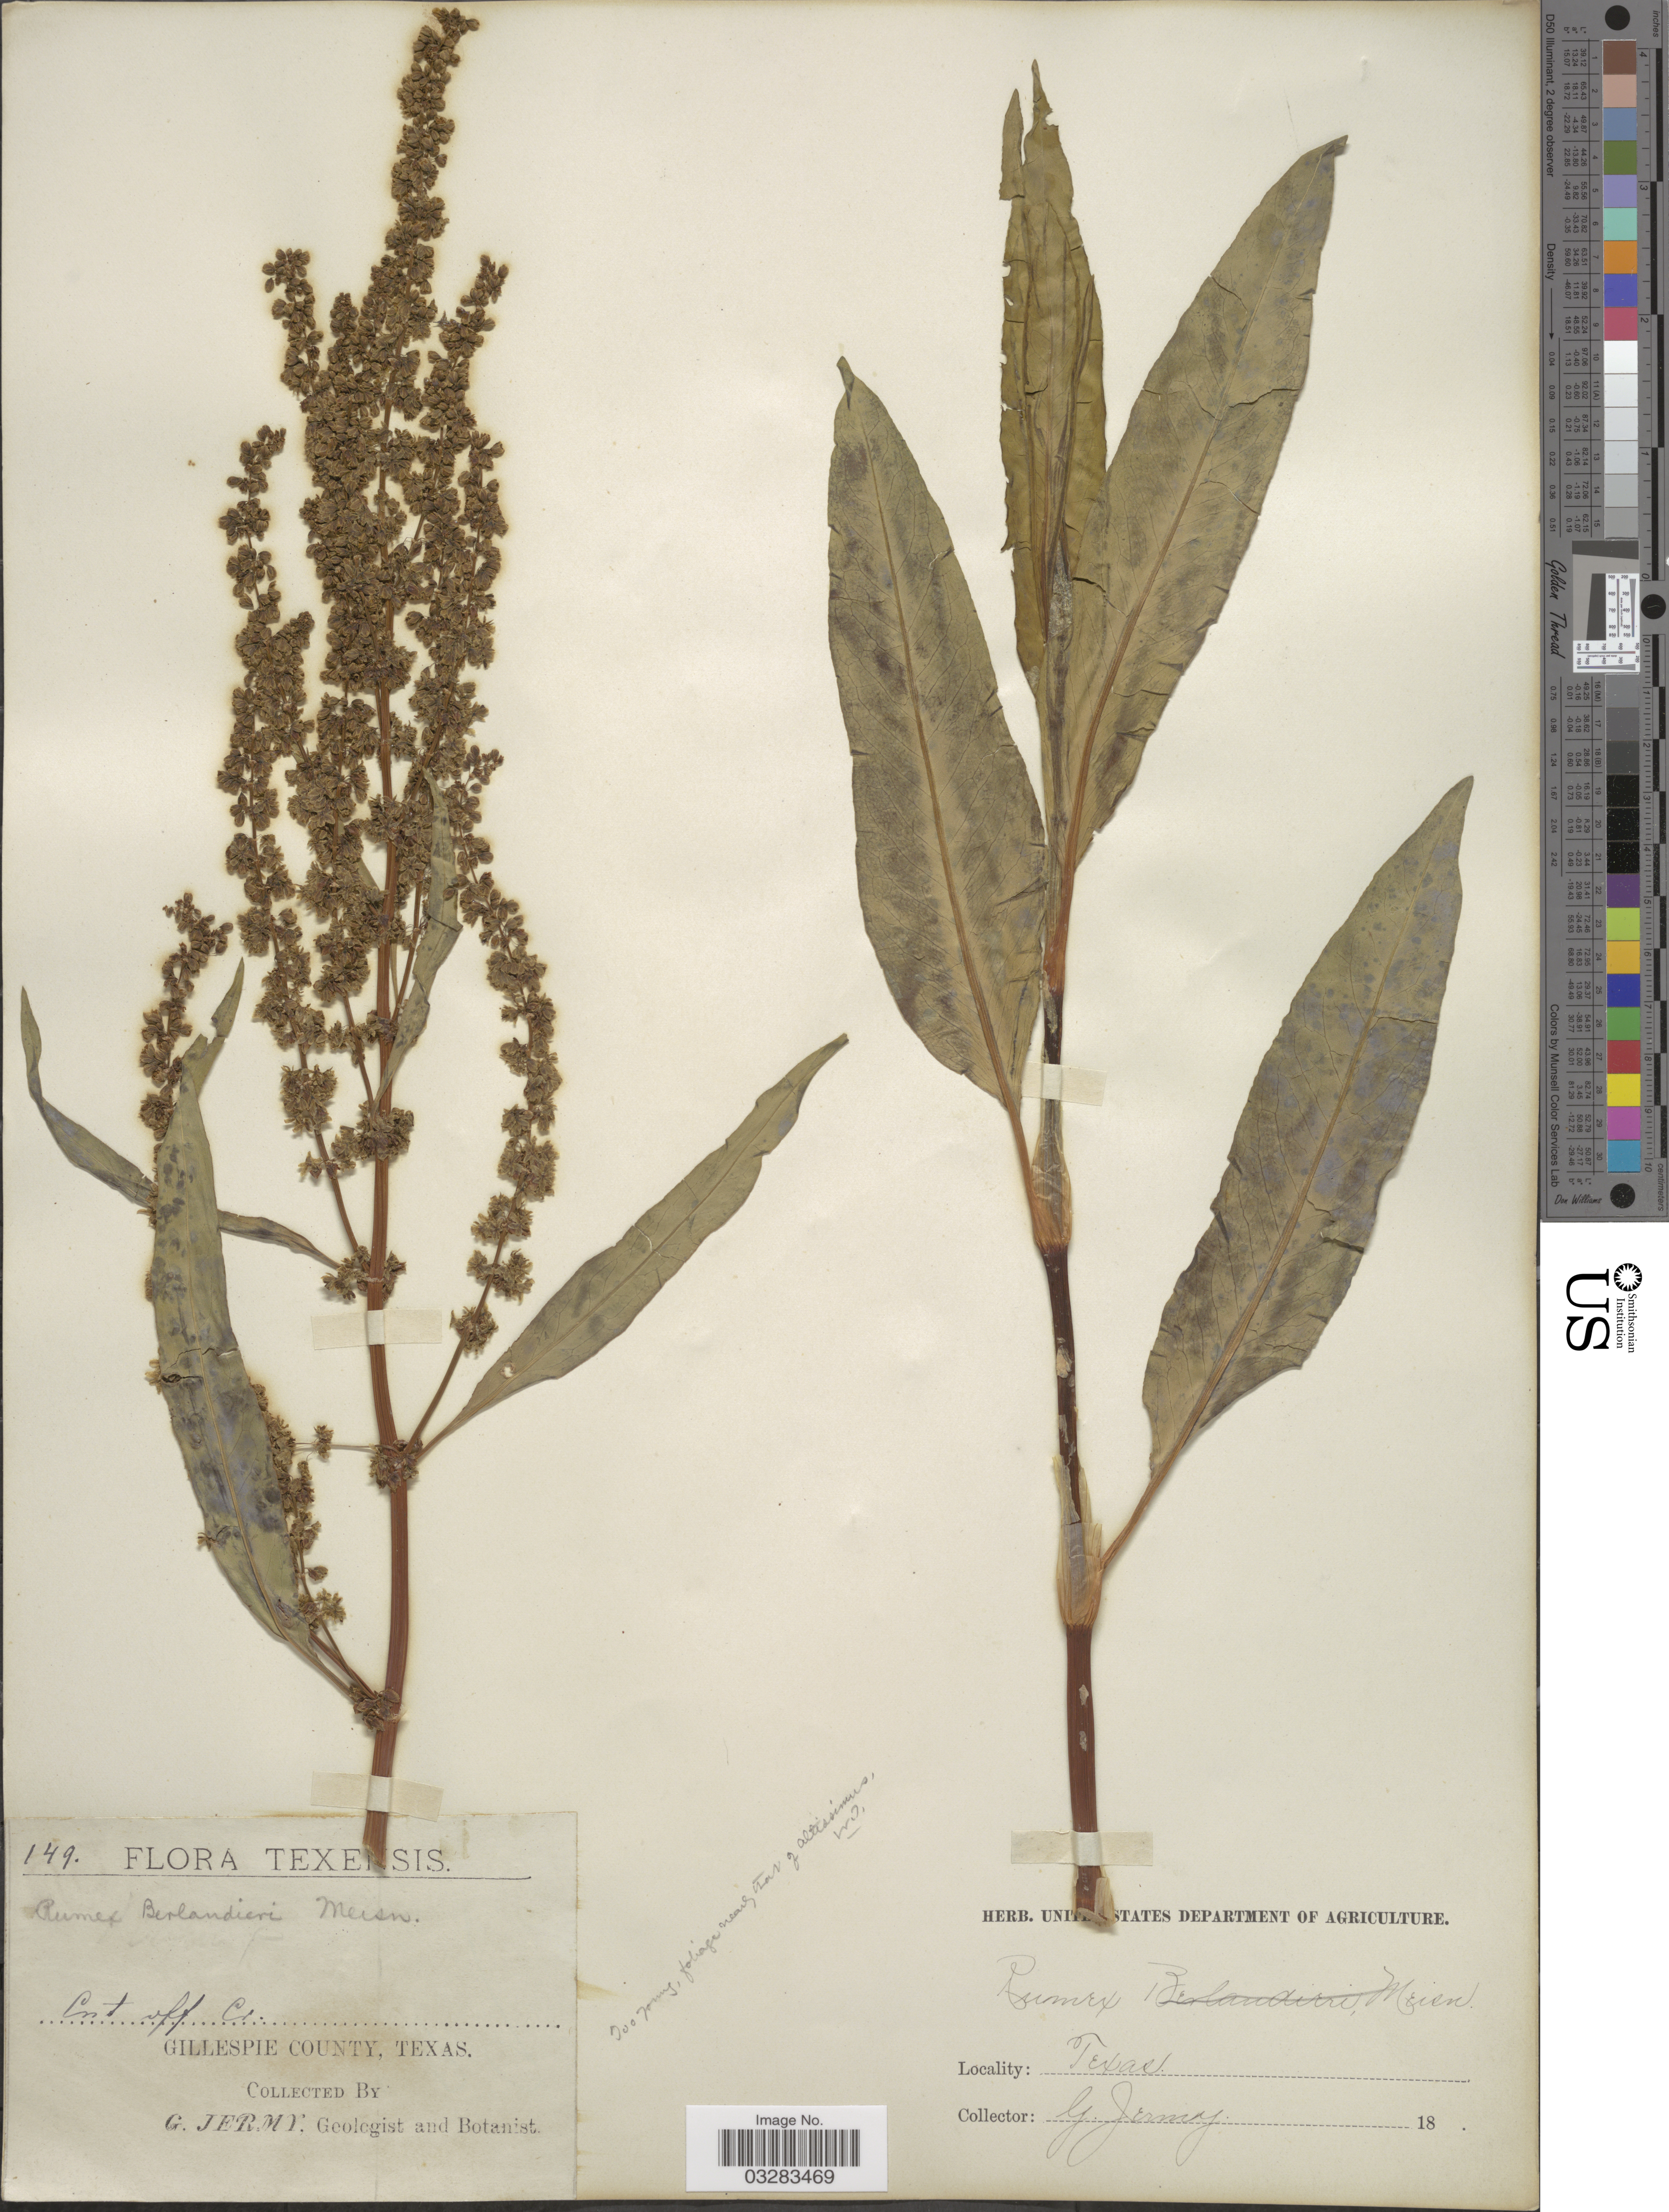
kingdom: Plantae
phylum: Tracheophyta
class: Magnoliopsida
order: Caryophyllales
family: Polygonaceae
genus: Rumex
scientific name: Rumex altissimus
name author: Alph. Wood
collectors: G. Jermy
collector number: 149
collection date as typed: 18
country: United States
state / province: Texas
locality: Gillespie County.